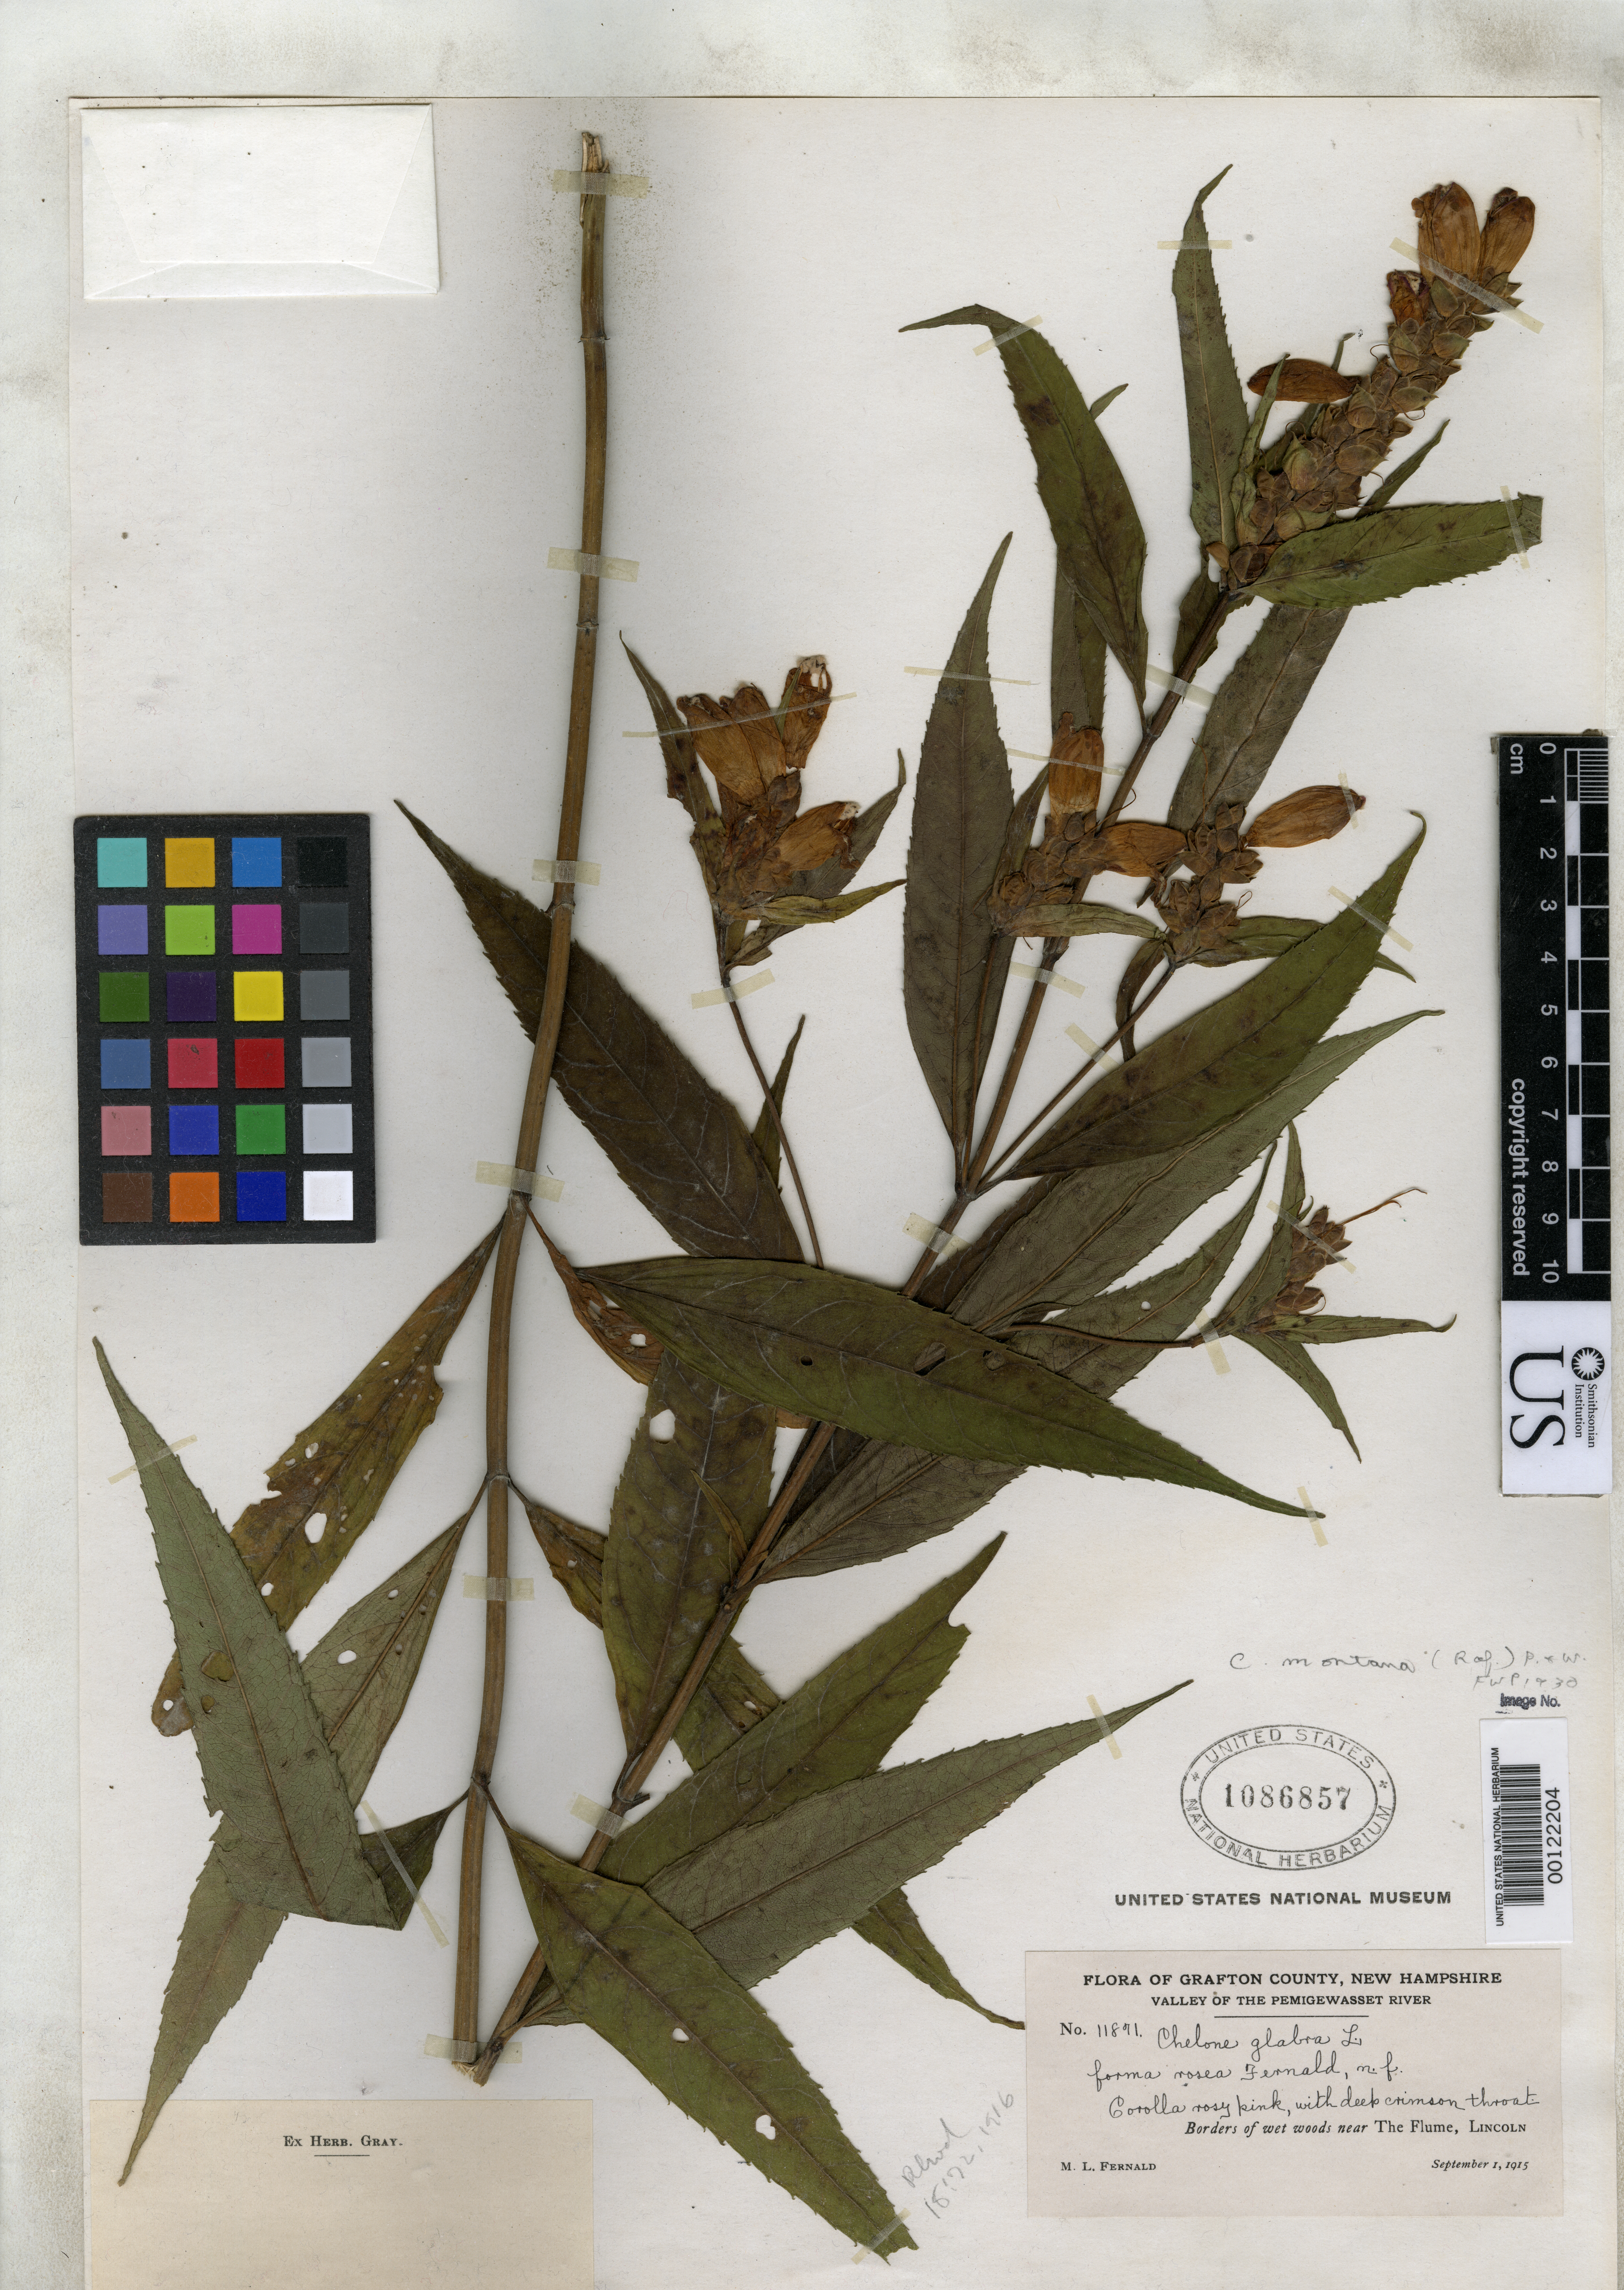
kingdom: Plantae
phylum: Tracheophyta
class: Magnoliopsida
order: Lamiales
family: Plantaginaceae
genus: Chelone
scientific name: Chelone glabra f. rosea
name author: Fernald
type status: Isotype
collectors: M. L. Fernald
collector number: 11871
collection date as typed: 01 Sep 1915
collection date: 1915-09-01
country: United States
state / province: New Hampshire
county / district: Grafton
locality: Lincoln.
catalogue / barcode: US 1086857